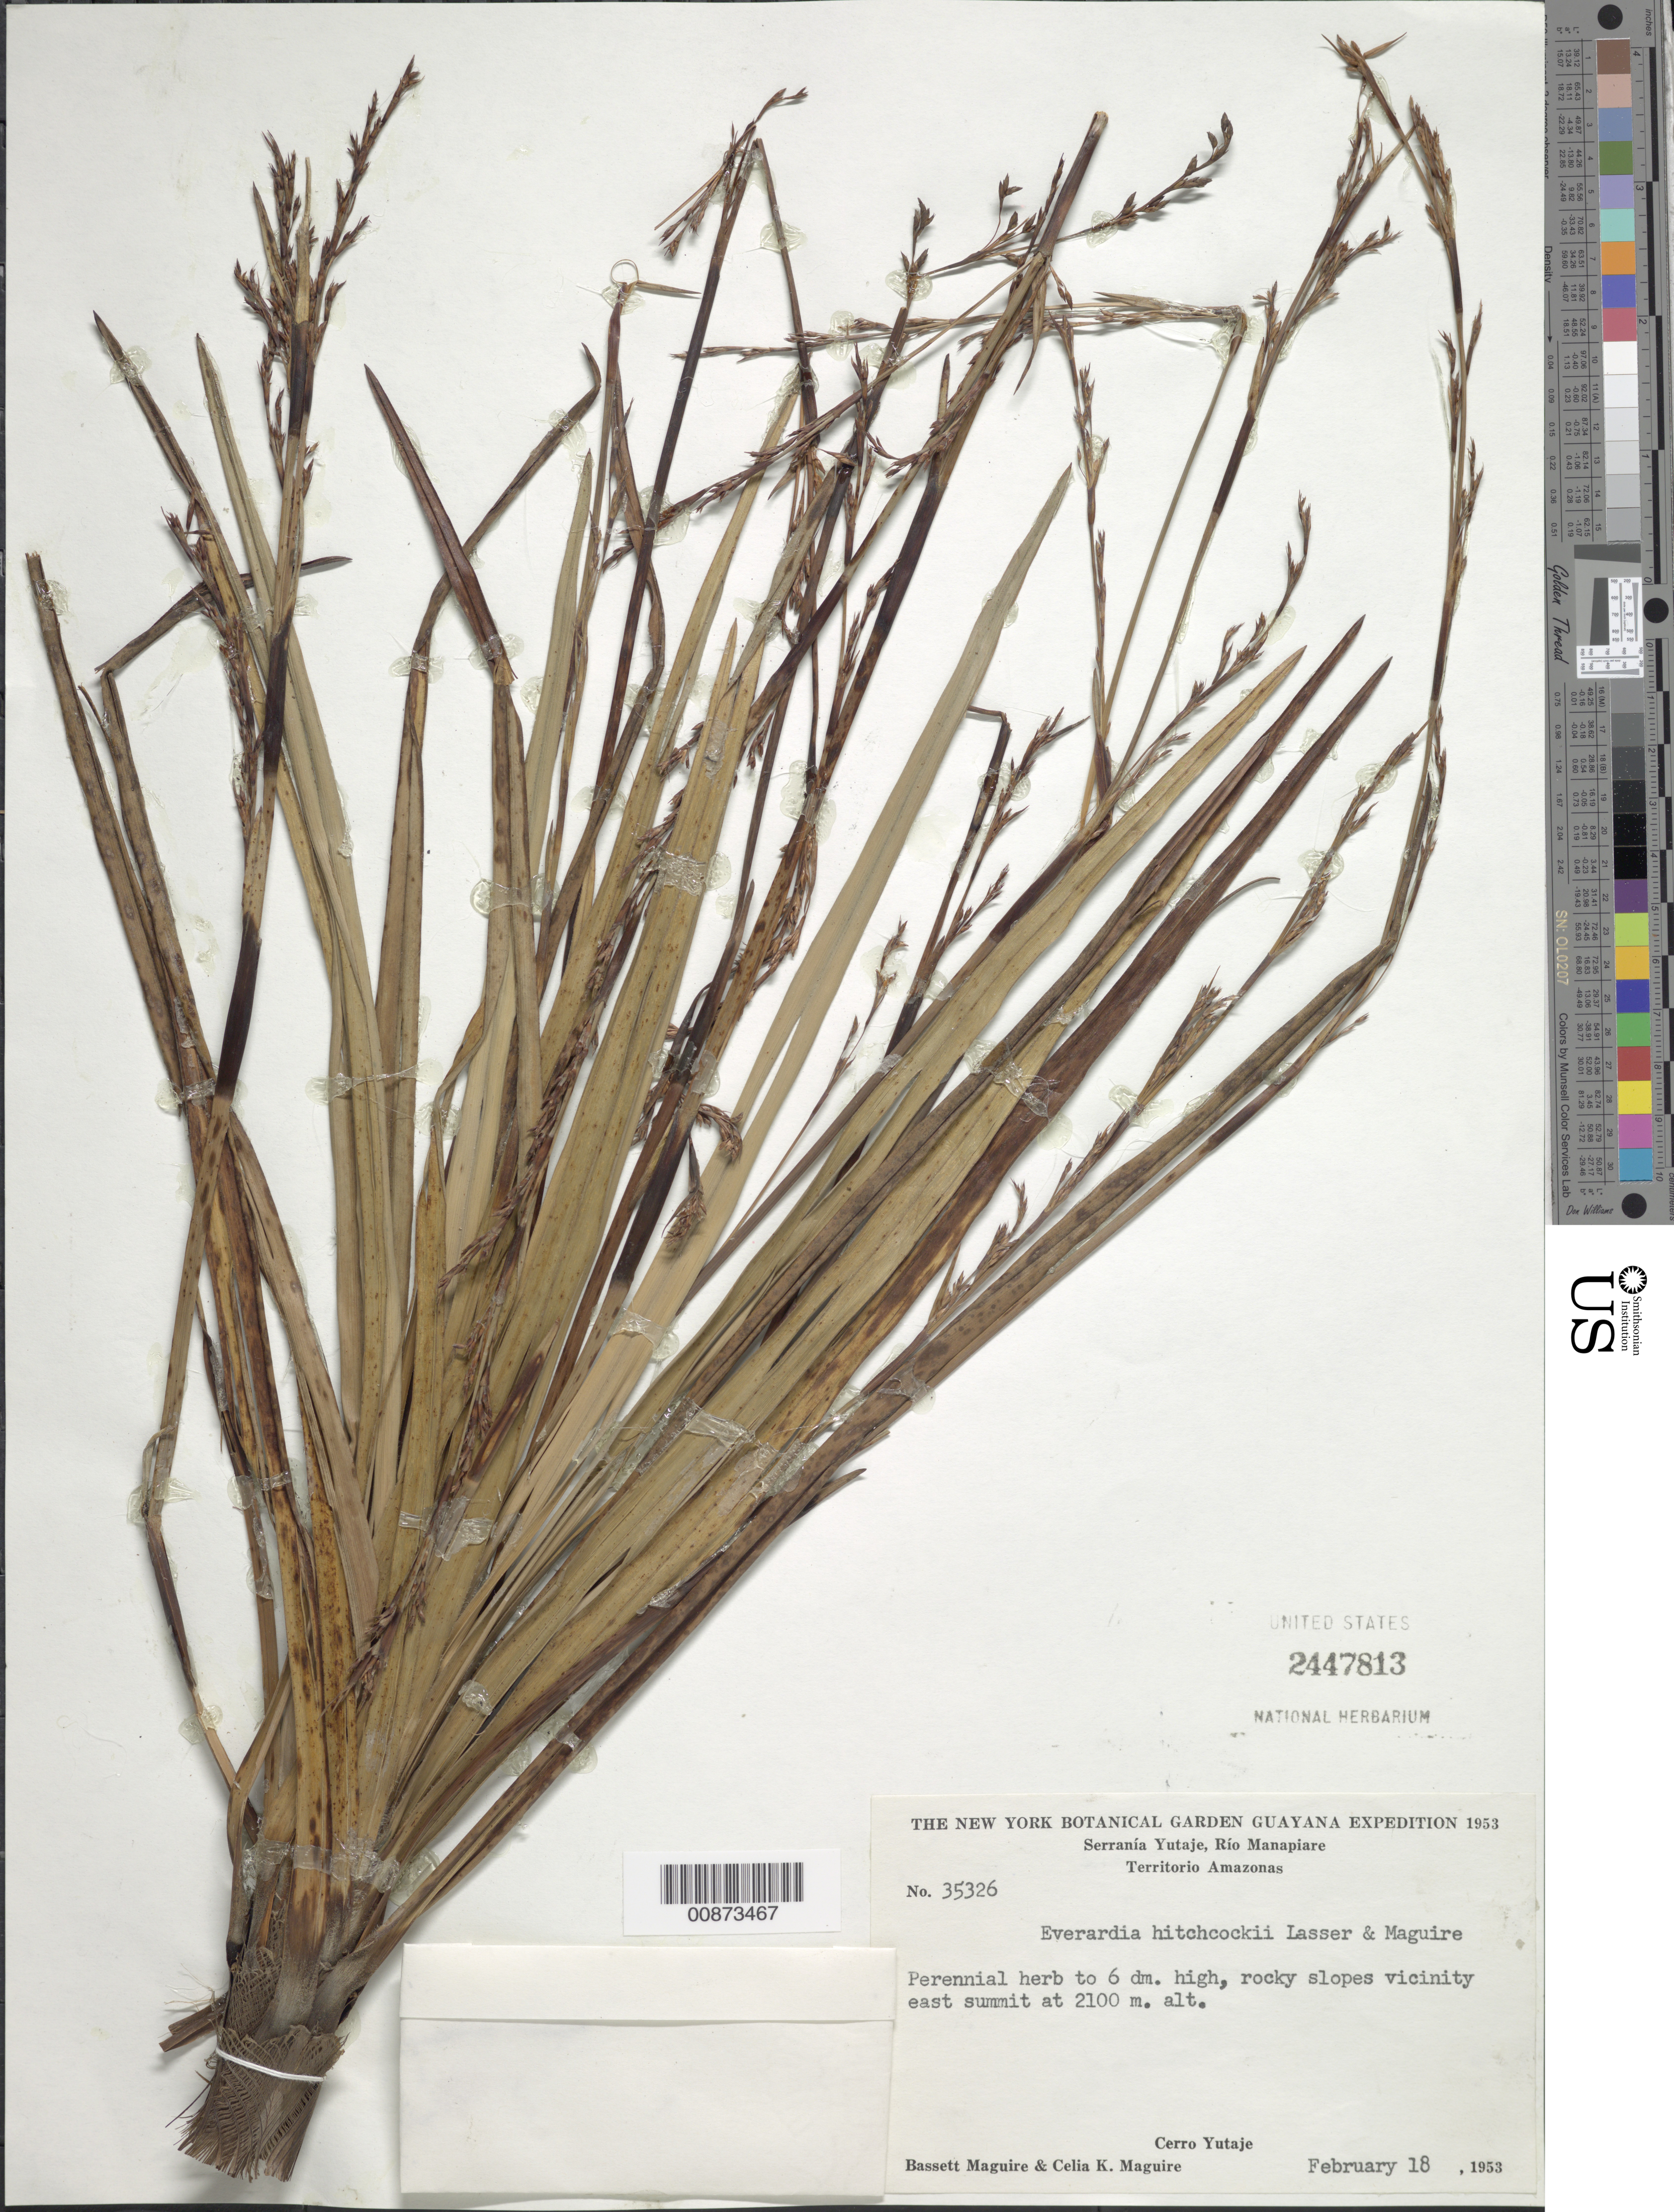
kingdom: Plantae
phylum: Tracheophyta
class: Liliopsida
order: Poales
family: Cyperaceae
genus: Cephalocarpus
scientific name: Cephalocarpus montanus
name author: (Ridley) S.M. Costa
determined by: Strong, Mark T., (BOT), Smithsonian Institution - National Museum of Natural History (UNITED STATES)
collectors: B. Maguire & C. K. Maguire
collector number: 35326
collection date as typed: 18-Feb-53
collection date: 1953-02-18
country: Venezuela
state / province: Amazonas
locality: Serranía Yutajé, east summit, Río Manapiare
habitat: Rocky slopes near E summit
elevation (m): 2100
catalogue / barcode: US 2447813